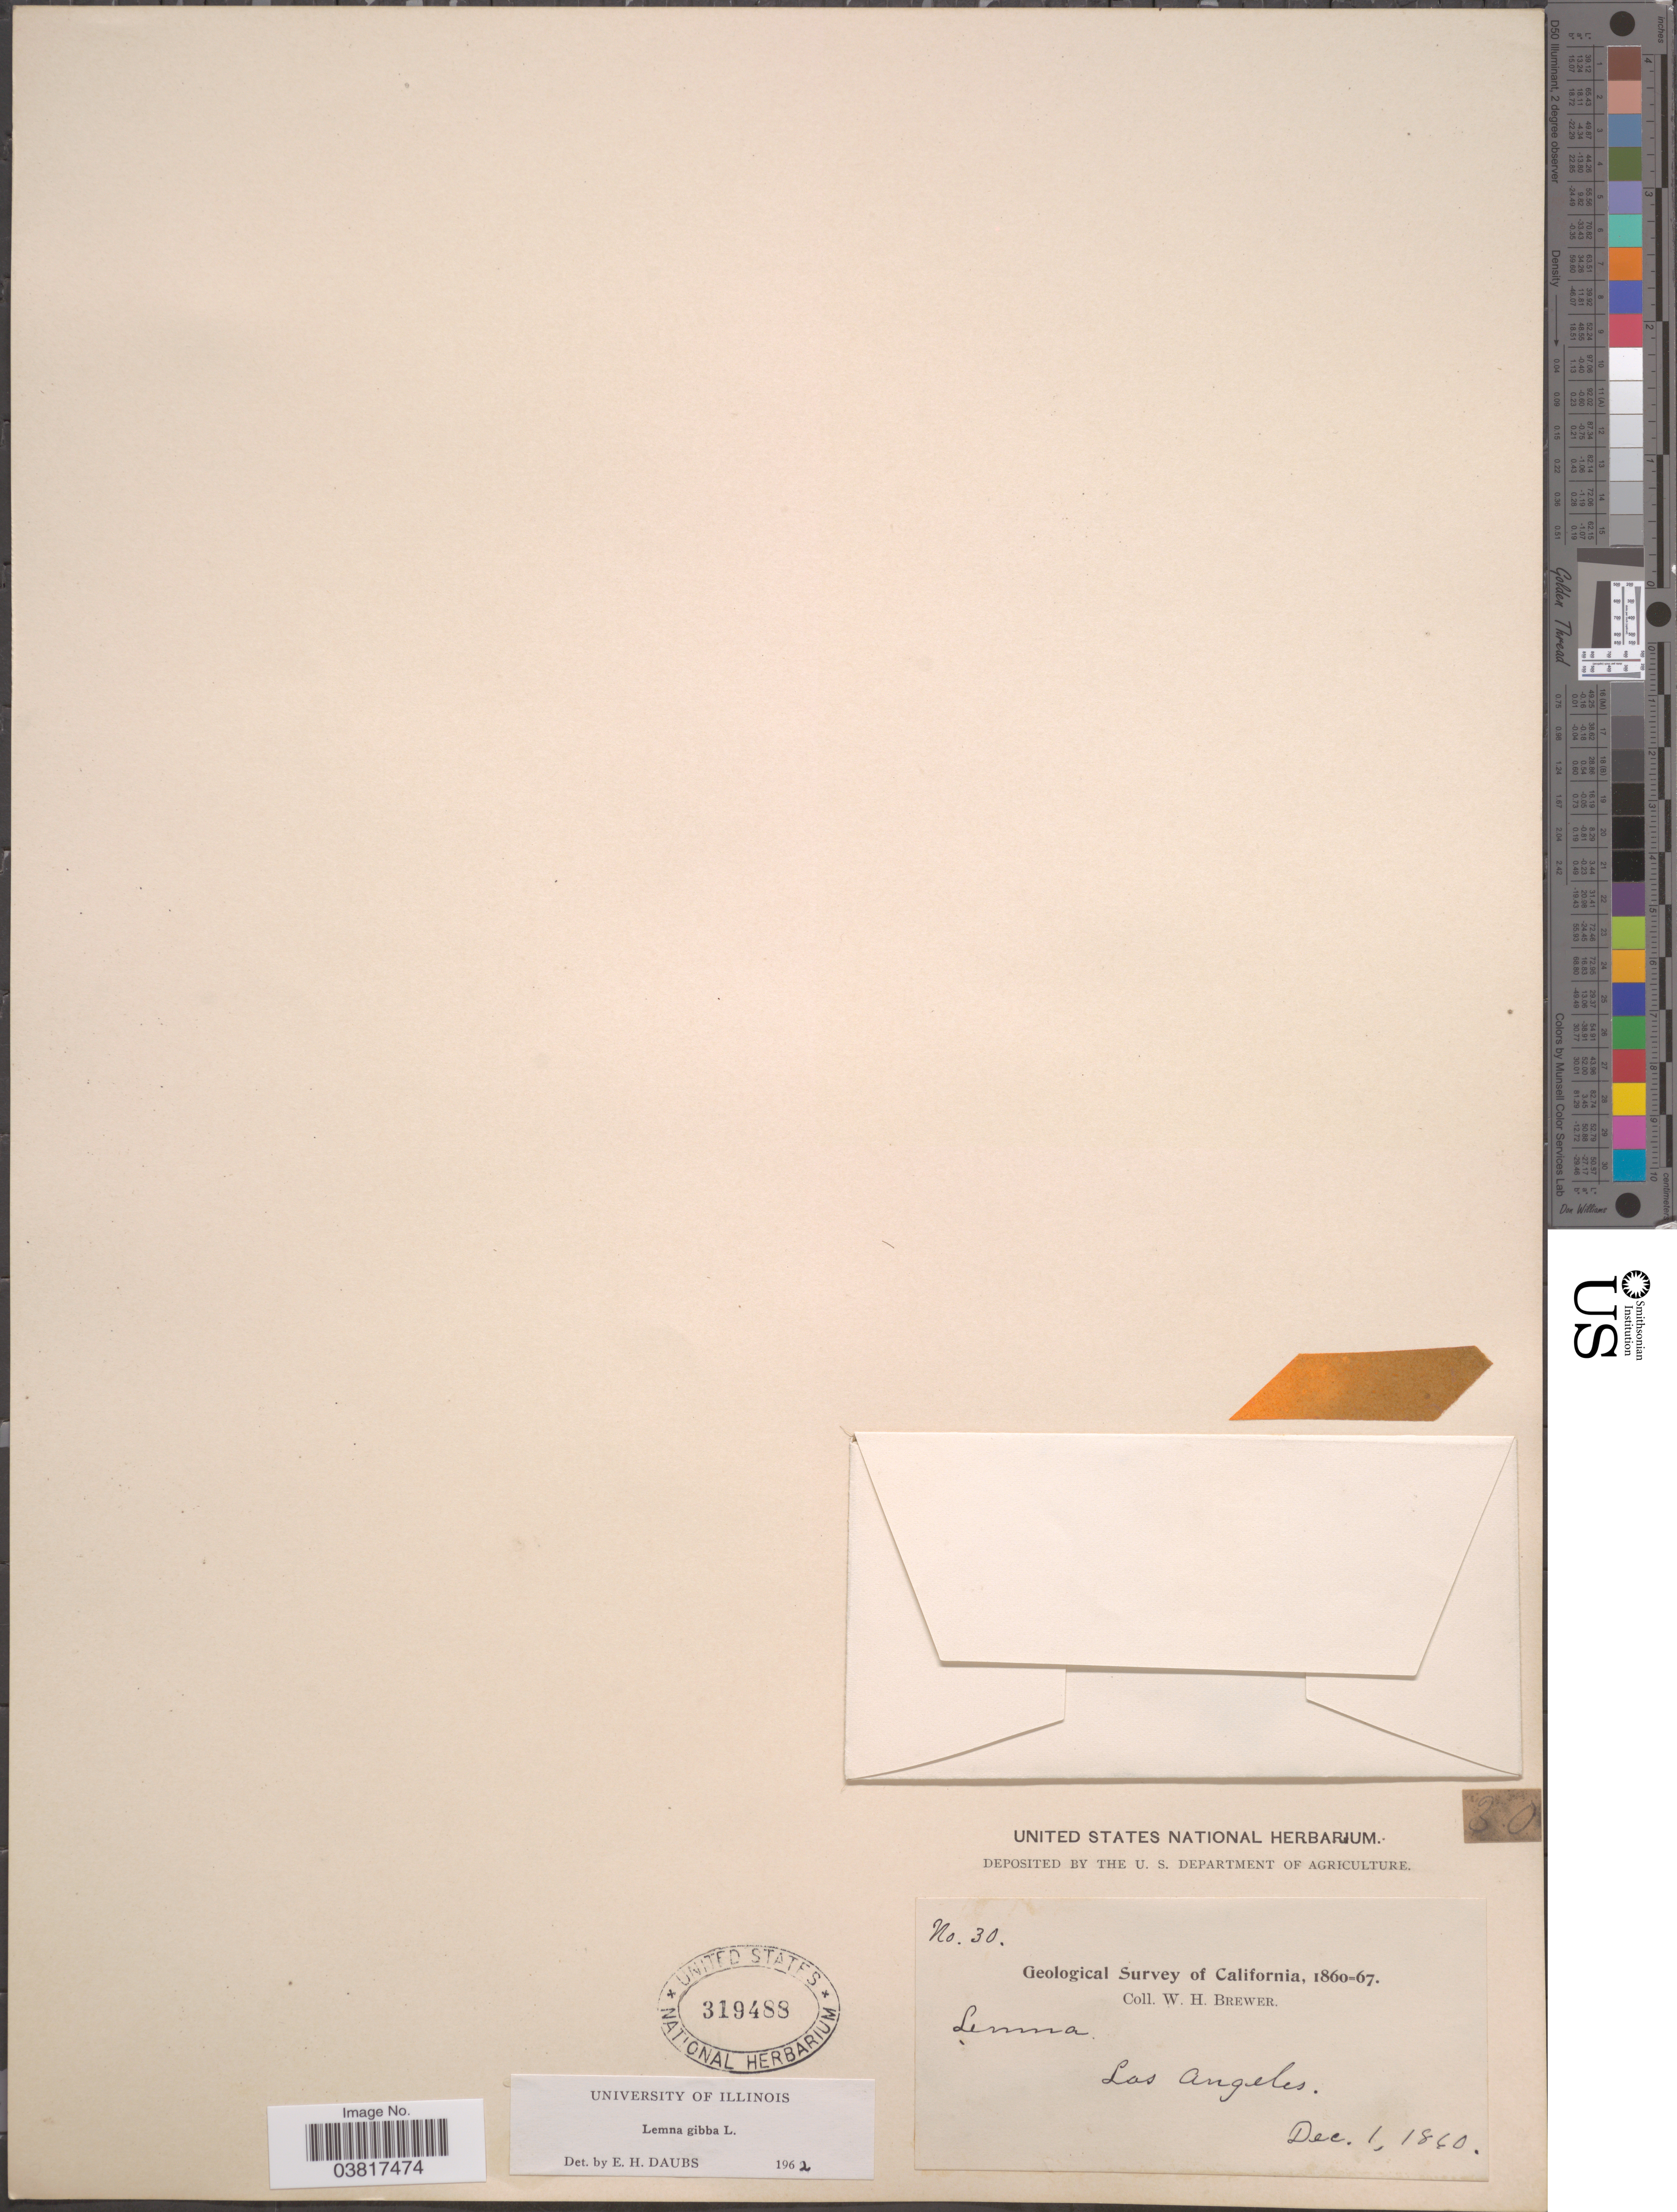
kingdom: Plantae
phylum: Tracheophyta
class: Liliopsida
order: Alismatales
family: Araceae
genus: Lemna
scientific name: Lemna gibba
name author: L.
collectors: W. H. Brewer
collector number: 30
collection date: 1860-12-01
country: United States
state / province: California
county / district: Los Angeles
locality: Los Angeles.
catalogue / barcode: US 319488